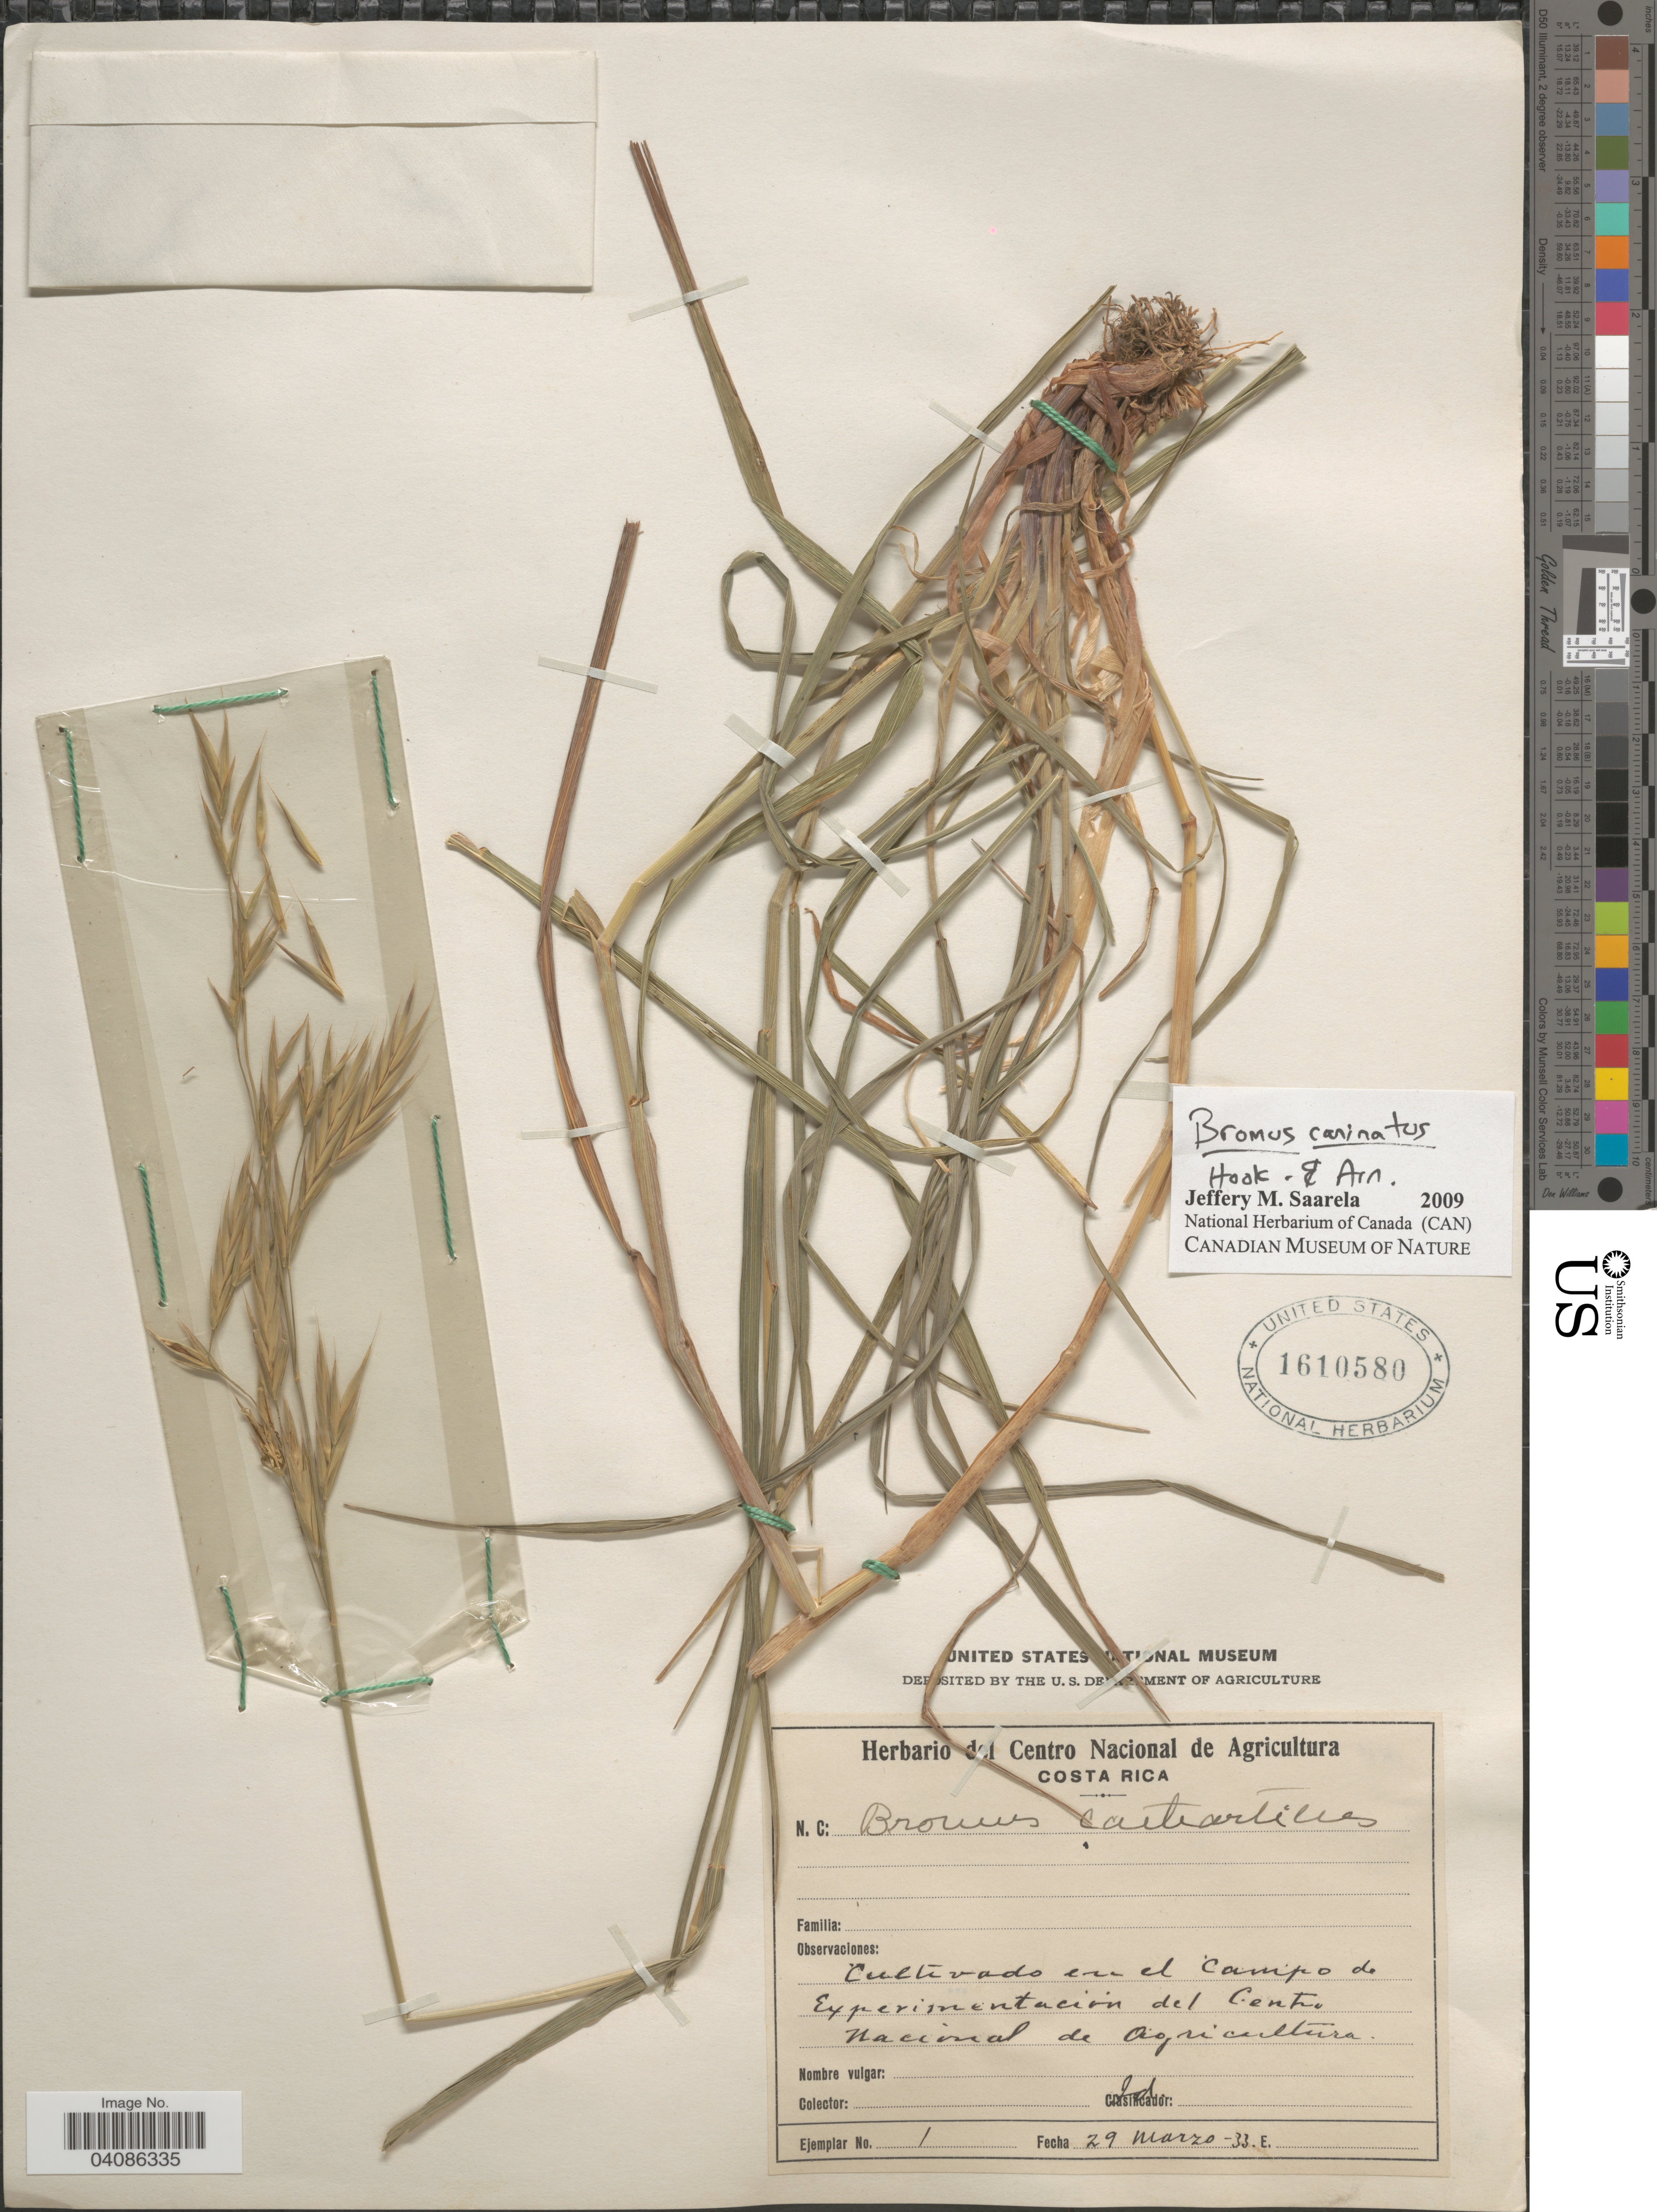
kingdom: Plantae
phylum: Tracheophyta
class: Liliopsida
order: Poales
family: Poaceae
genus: Bromus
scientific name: Bromus carinatus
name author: Hook. & Arn.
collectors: Ex Herb. del Centro Nacional de Agricultura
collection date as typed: Transcribed d/m/y: 29/3/33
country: Costa Rica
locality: Cultivado en el campo de Experimentacion del Centro Nacional de Agricultura.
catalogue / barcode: US 1610580